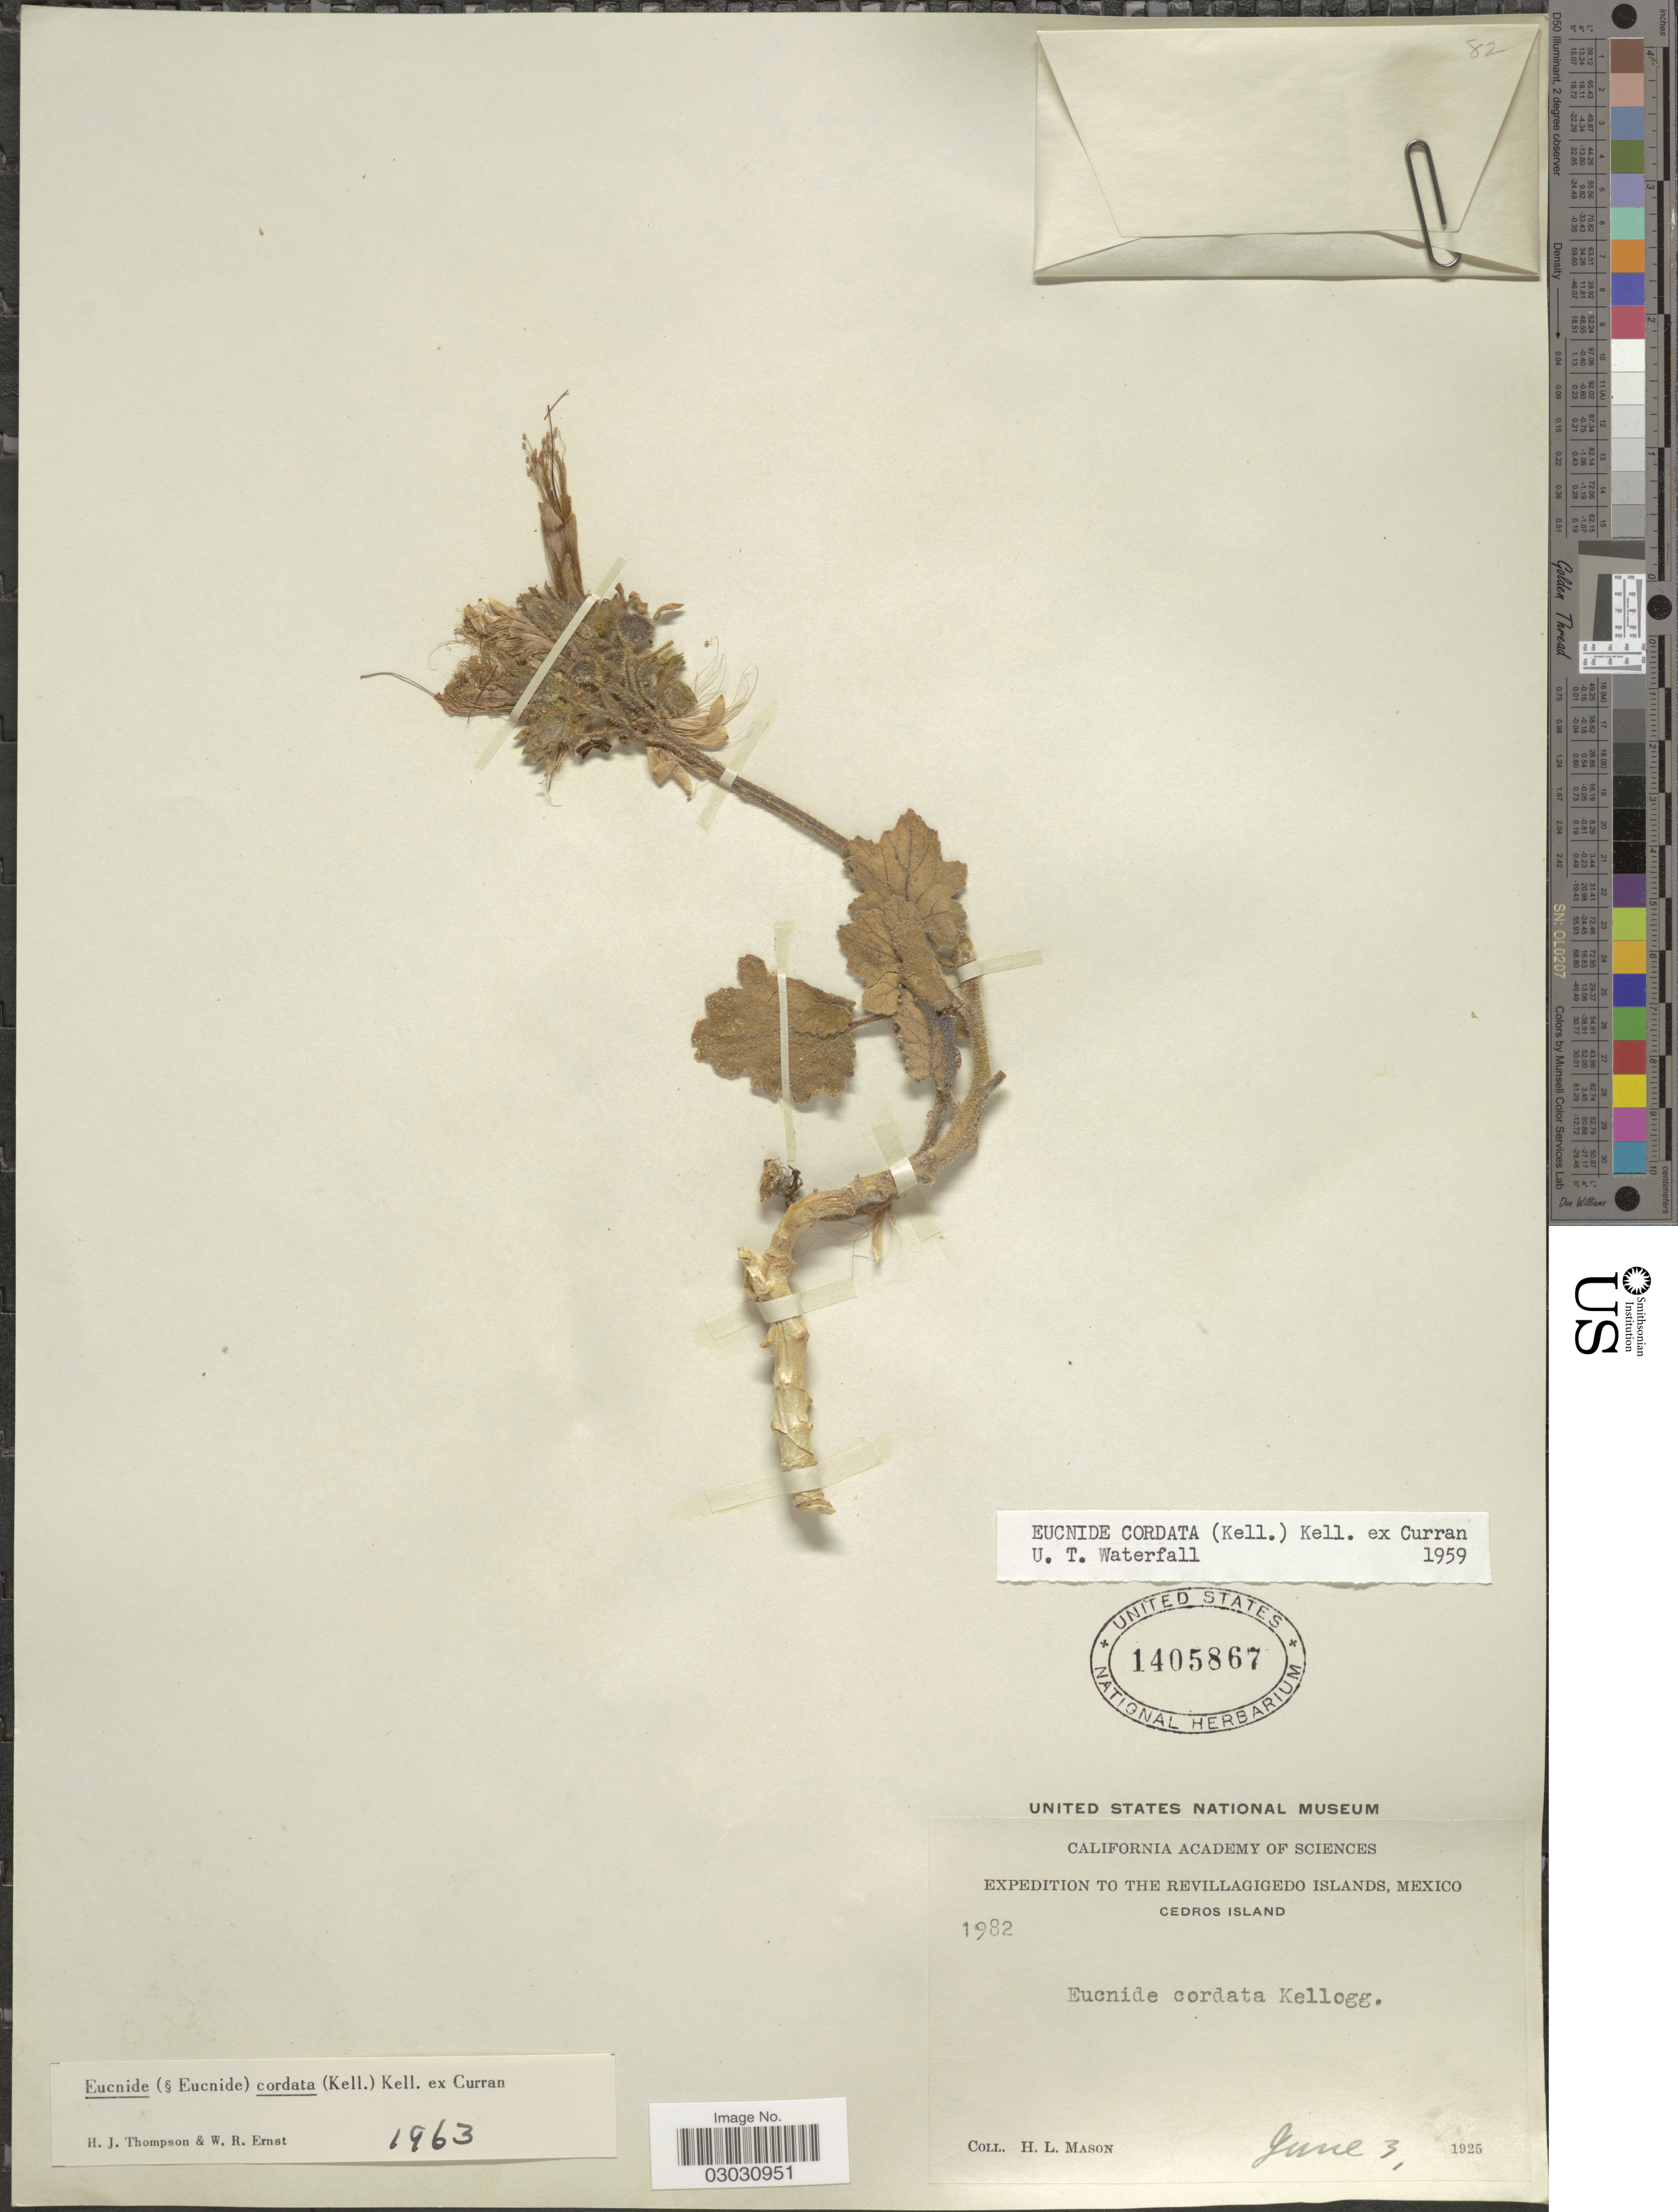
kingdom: Plantae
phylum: Tracheophyta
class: Magnoliopsida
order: Cornales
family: Loasaceae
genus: Eucnide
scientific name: Eucnide cordata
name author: (Kell.) Kellogg ex Curran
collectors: H. L. Mason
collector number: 1982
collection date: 1925-06-03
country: Mexico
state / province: Colima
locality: Revillagigedo Islands, Cedros Island.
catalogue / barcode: US 1405867